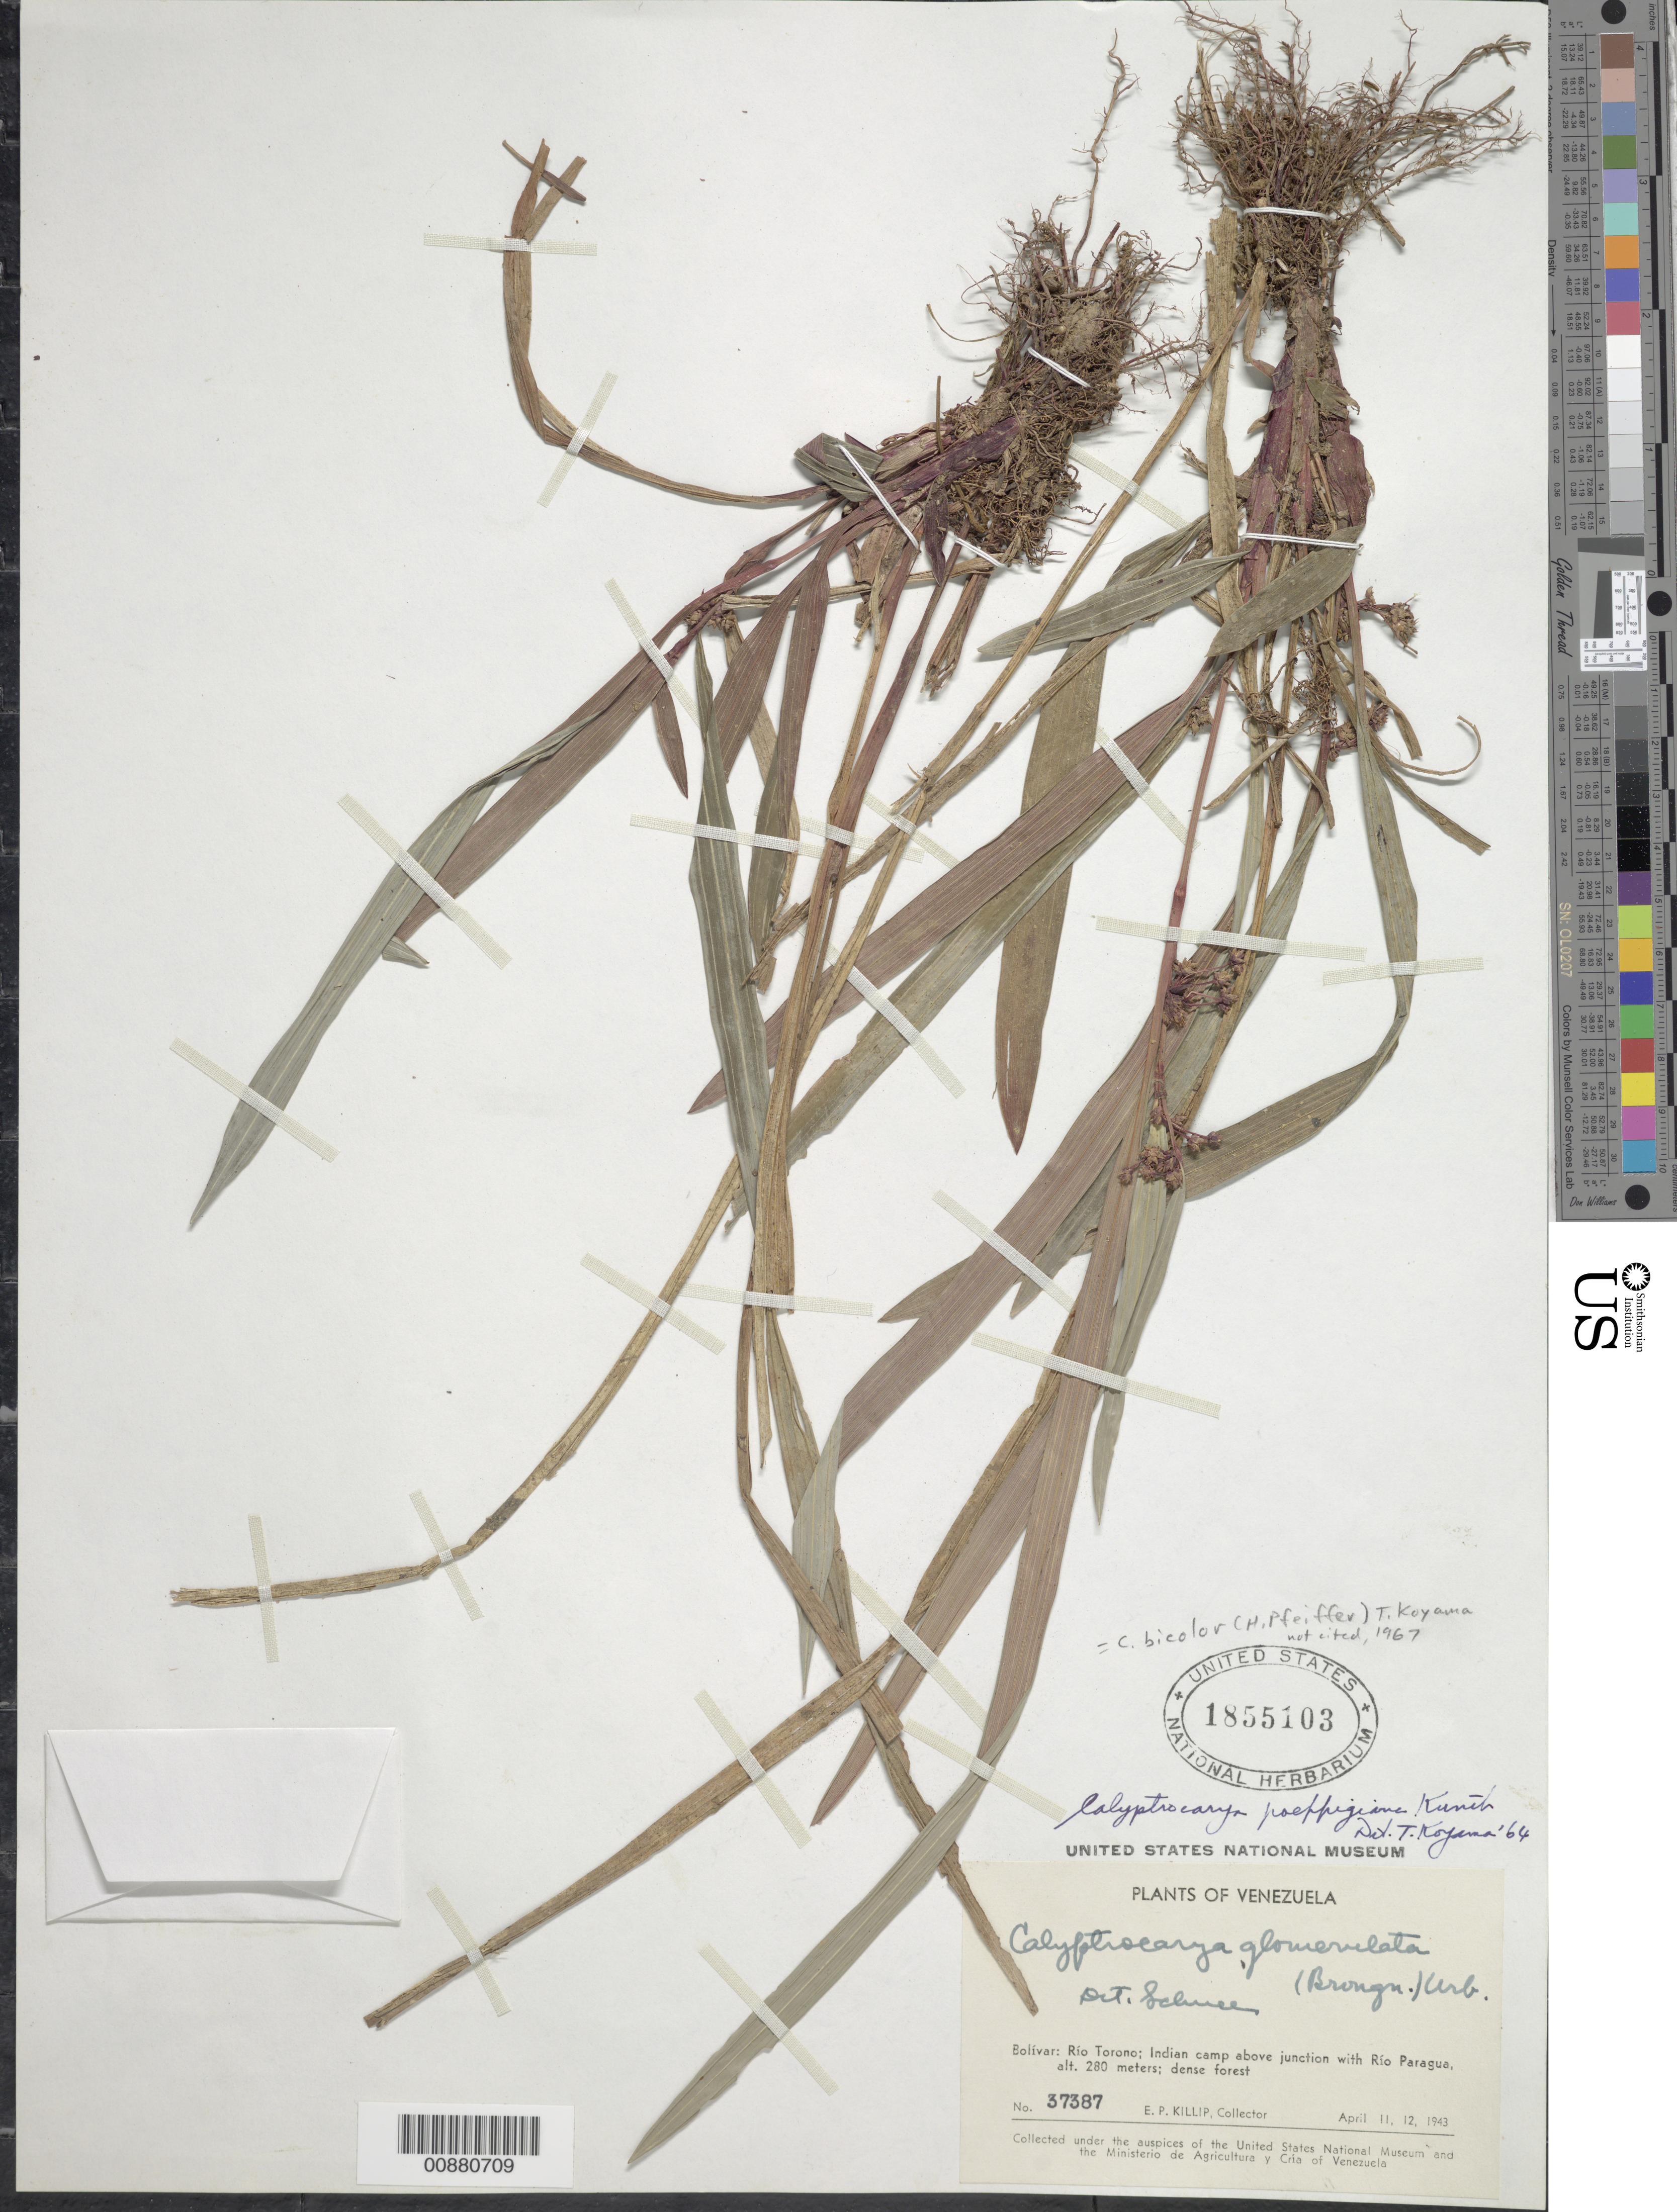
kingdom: Plantae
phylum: Tracheophyta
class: Liliopsida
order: Poales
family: Cyperaceae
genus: Calyptrocarya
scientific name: Calyptrocarya bicolor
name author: (H. Pfeiff.) T. Koyama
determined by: Koyama, Tetsuo M.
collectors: E. P. Killip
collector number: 37387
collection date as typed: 11-Apr-43 to 12-Apr-43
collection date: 1943-04-11/1943-04-12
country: Venezuela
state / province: Bolívar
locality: Río Torono, Indian camp above junction with Río Paragua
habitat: Dense forest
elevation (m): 280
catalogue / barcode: US 1855103